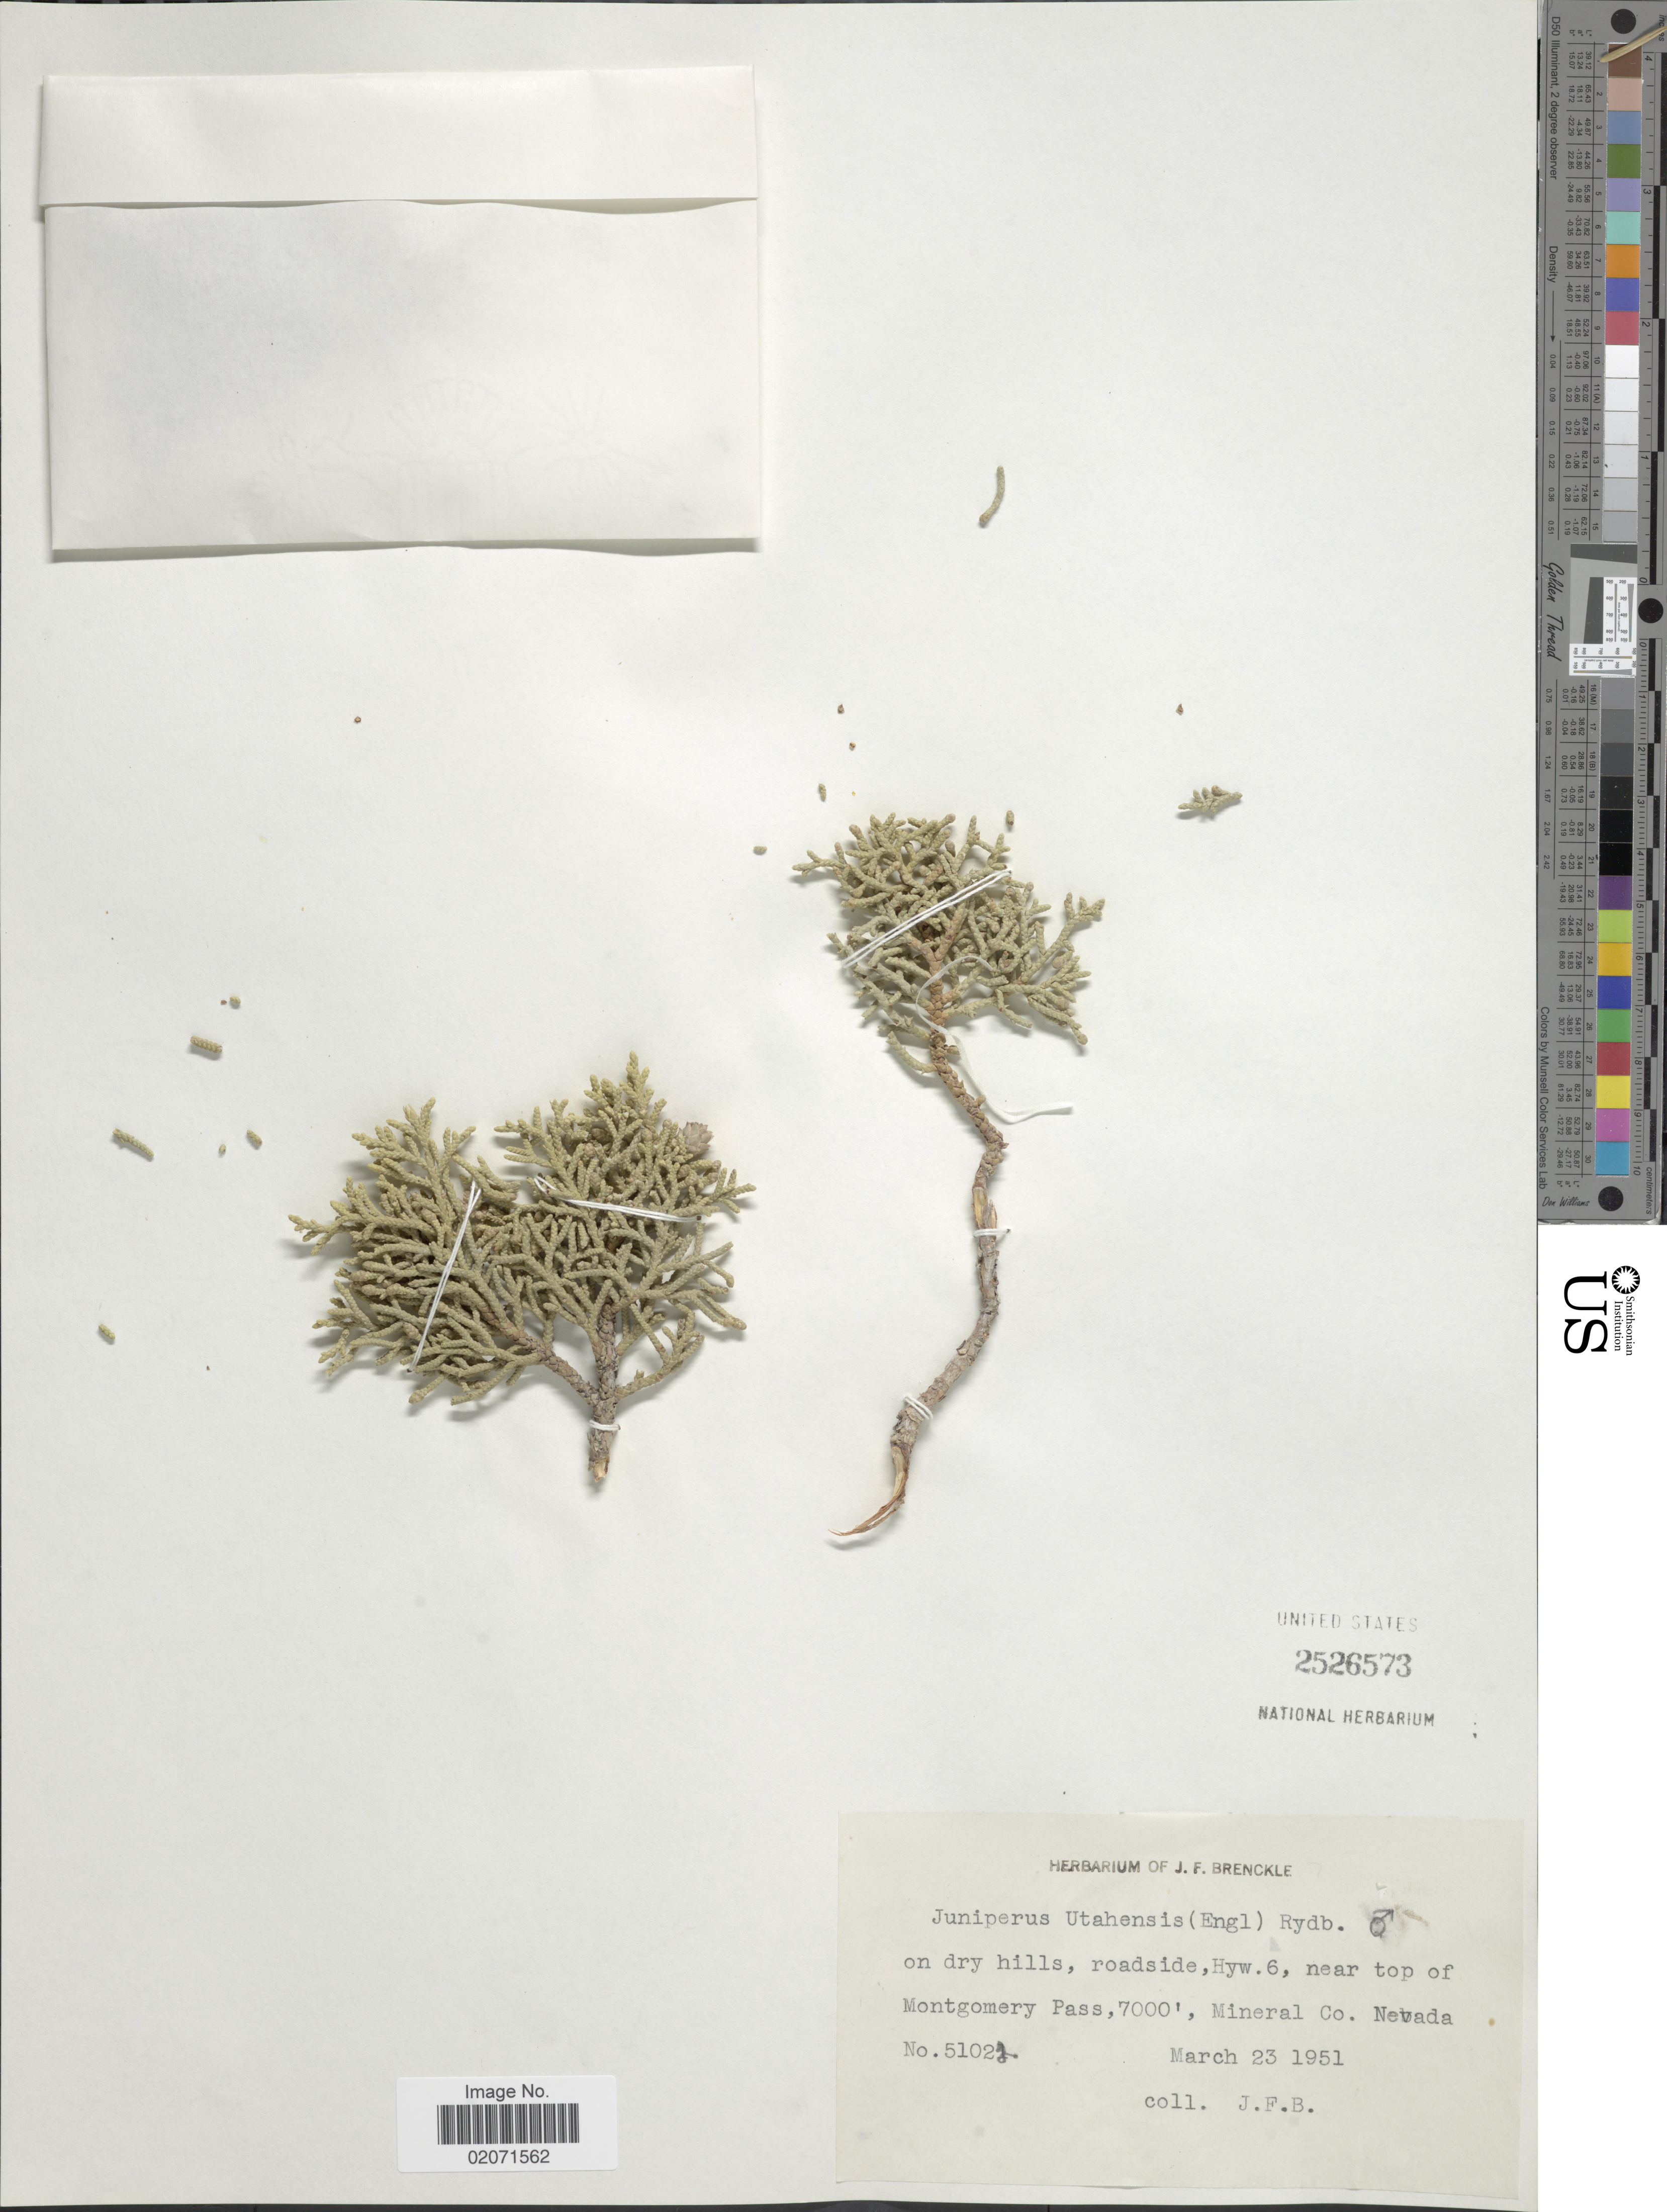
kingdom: Plantae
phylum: Tracheophyta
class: Pinopsida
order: Pinales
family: Cupressaceae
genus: Juniperus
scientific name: Juniperus osteosperma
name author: (Torr.) Little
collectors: J. Brenckle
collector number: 5102J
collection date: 1951-03-23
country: United States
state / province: Nevada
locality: On dry hills, roadside, Hyw. 6, near top of Montgomery Pass, Mineral Co.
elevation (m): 2134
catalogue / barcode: US 2526573